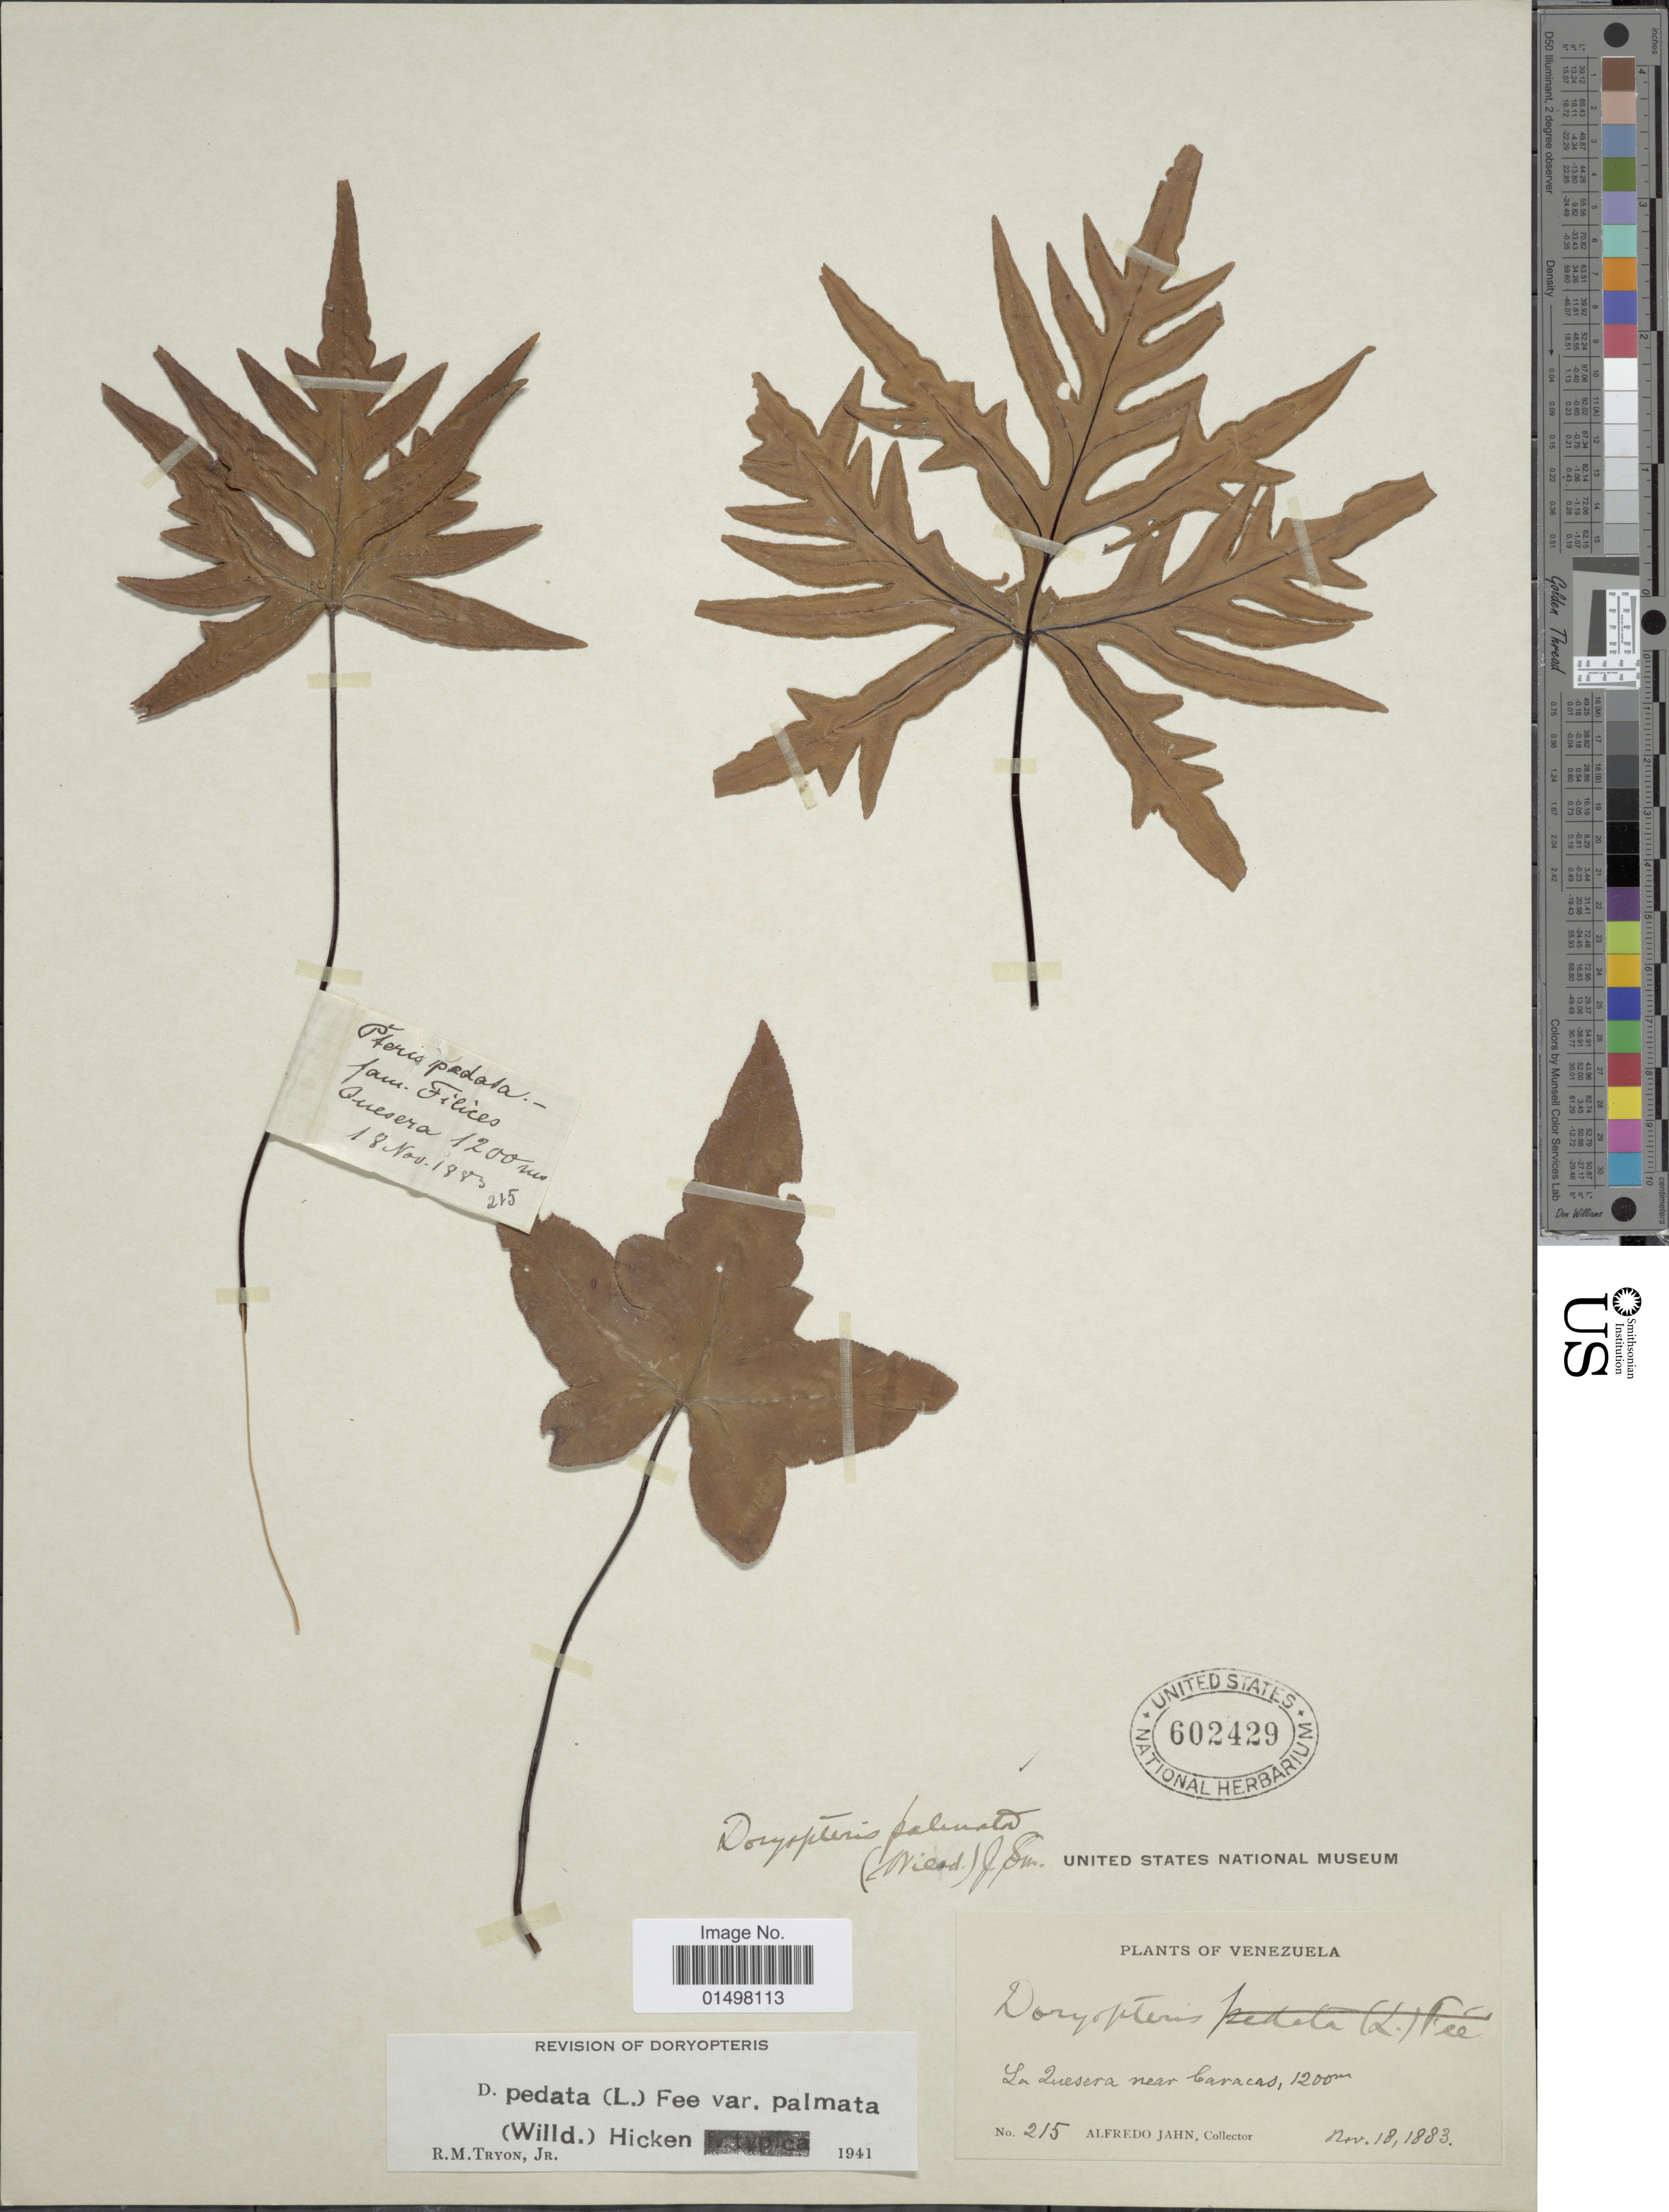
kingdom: Plantae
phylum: Tracheophyta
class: Polypodiopsida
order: Polypodiales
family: Pteridaceae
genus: Doryopteris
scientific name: Doryopteris pedata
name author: (L.) Fée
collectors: A. Jahn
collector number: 215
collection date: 1883-11-18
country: Venezuela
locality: La Zuesera near Caracas.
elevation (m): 1200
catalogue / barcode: US 602429